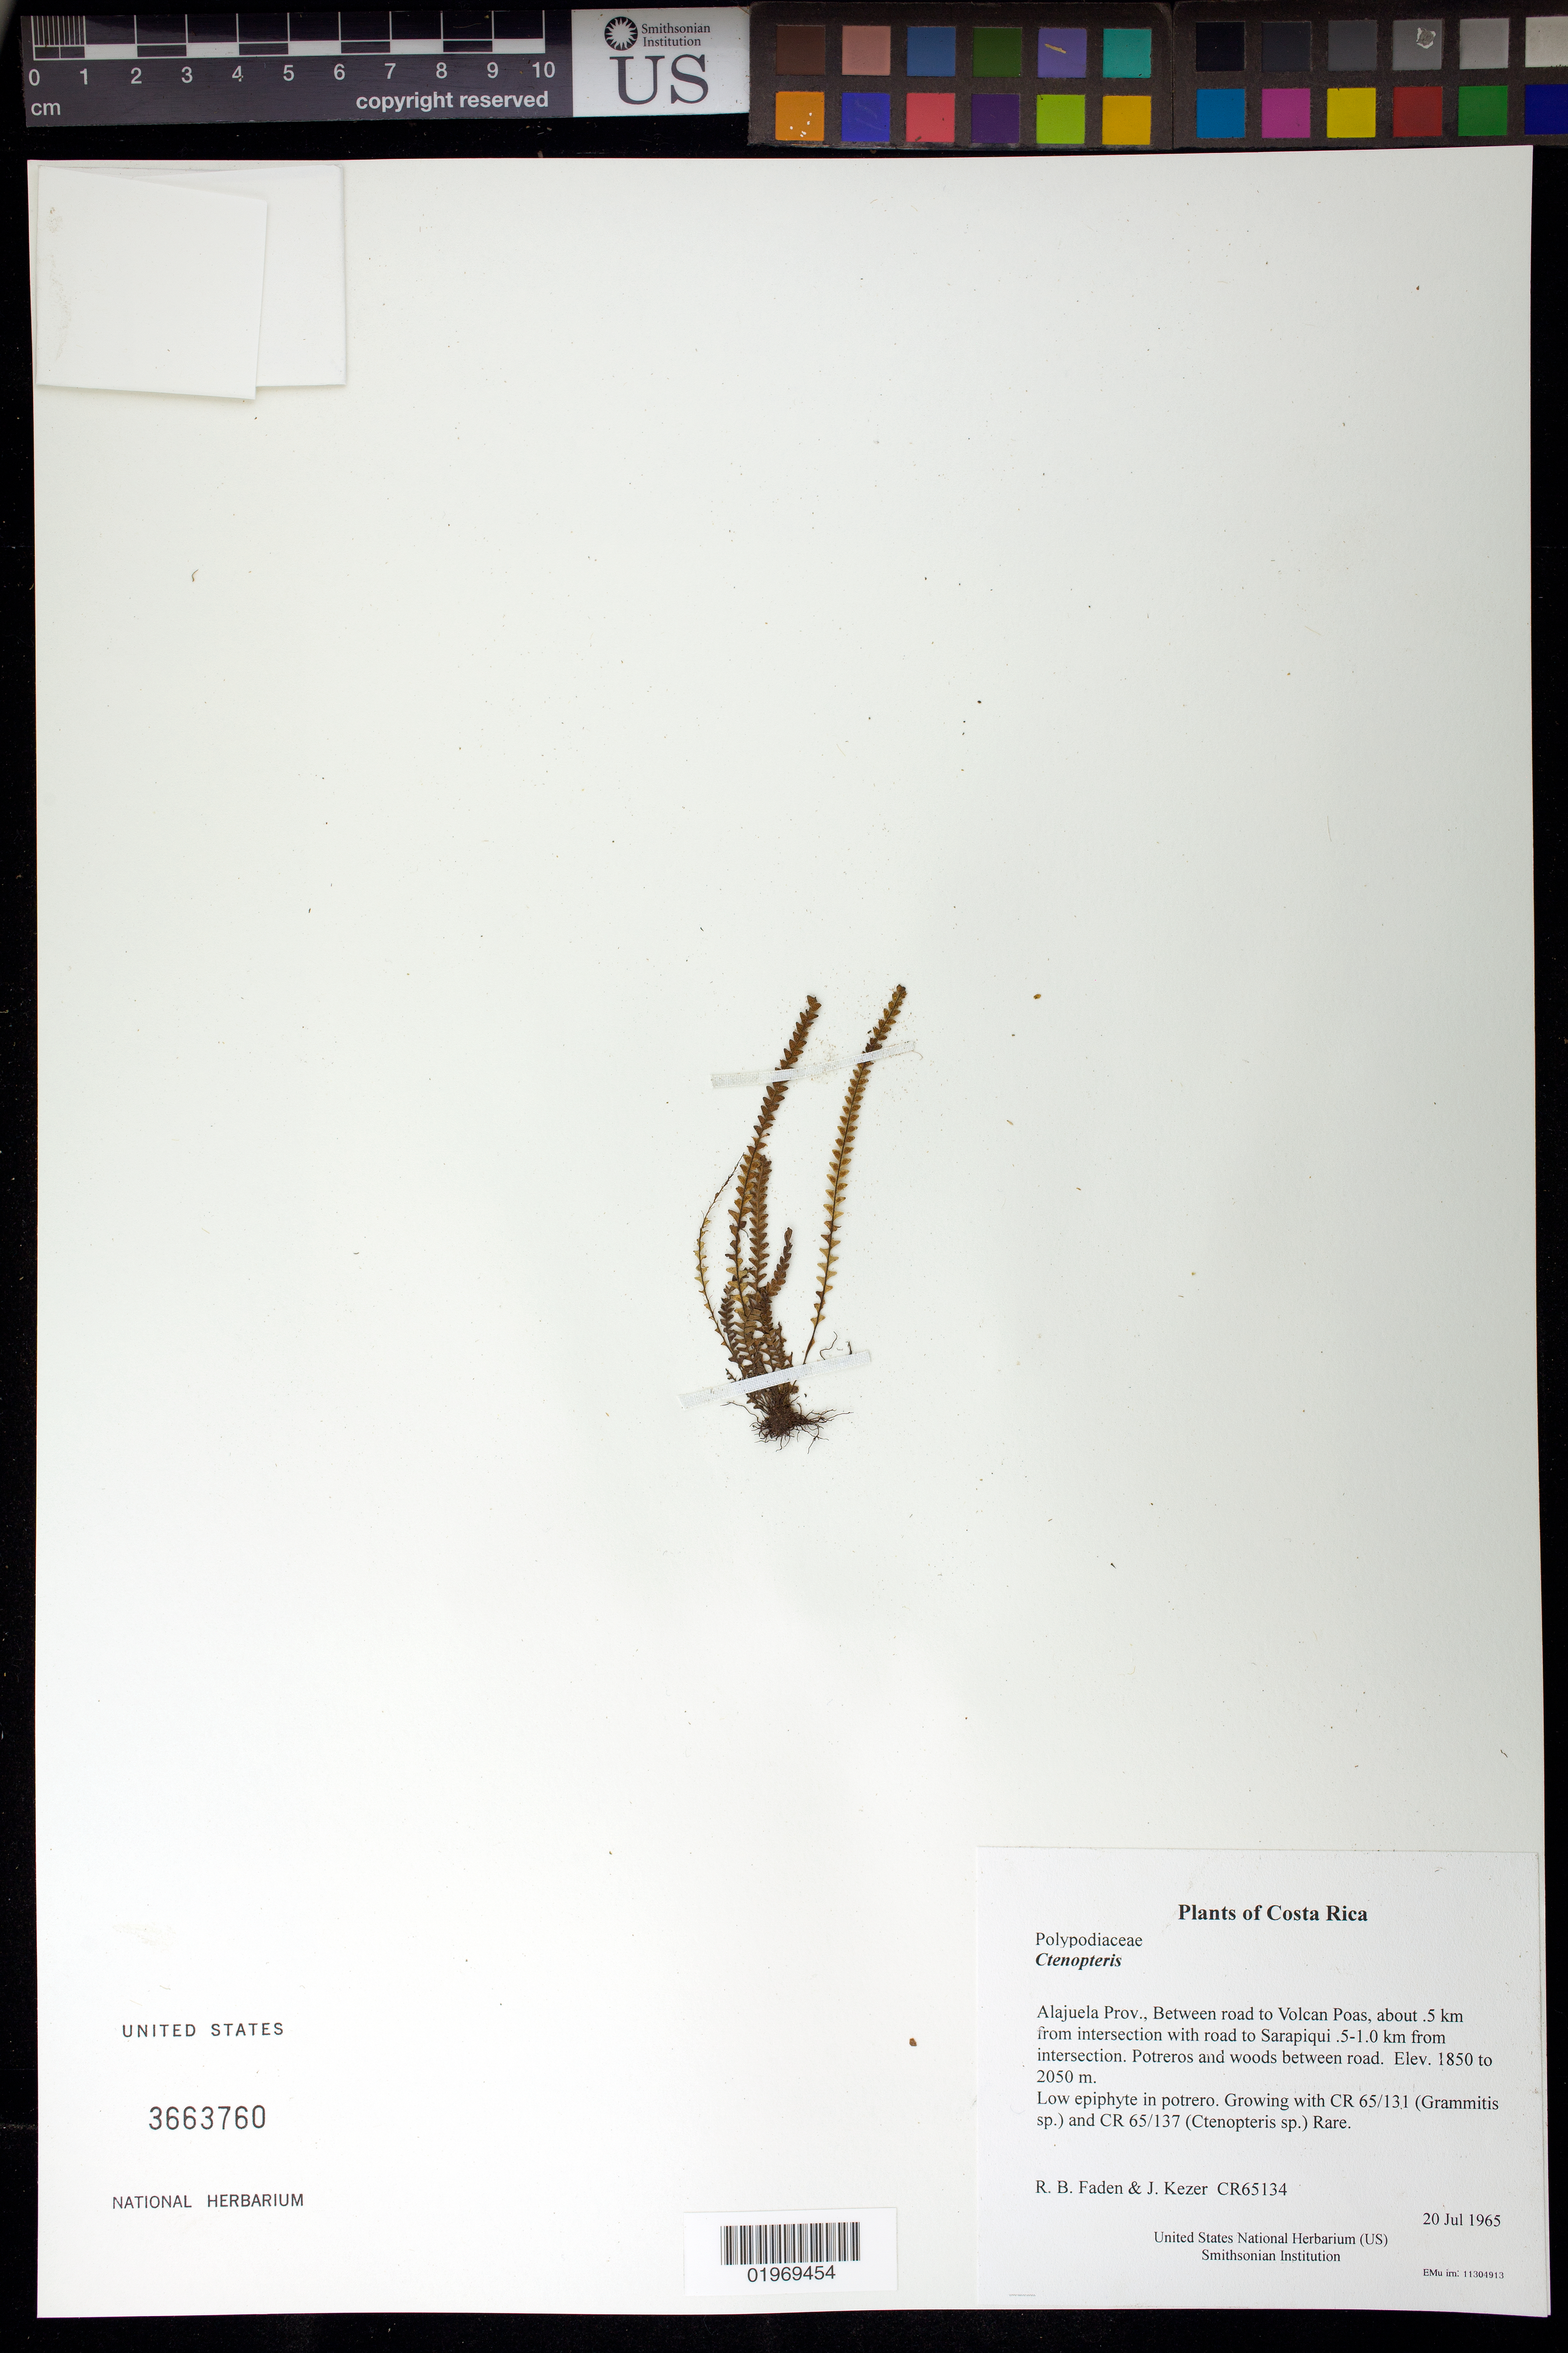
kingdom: Plantae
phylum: Tracheophyta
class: Polypodiopsida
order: Polypodiales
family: Polypodiaceae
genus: Ctenopteris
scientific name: Ctenopteris sp.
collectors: R. B. Faden & J. Kezer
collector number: CR65134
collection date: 1965-07-20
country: Costa Rica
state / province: Alajuela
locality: Between road to Volcan Poas, about .5 km from intersection with road to Sarapiqui .5-1.0 km from intersection. Potreros and woods between road.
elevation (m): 1850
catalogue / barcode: US 3663760